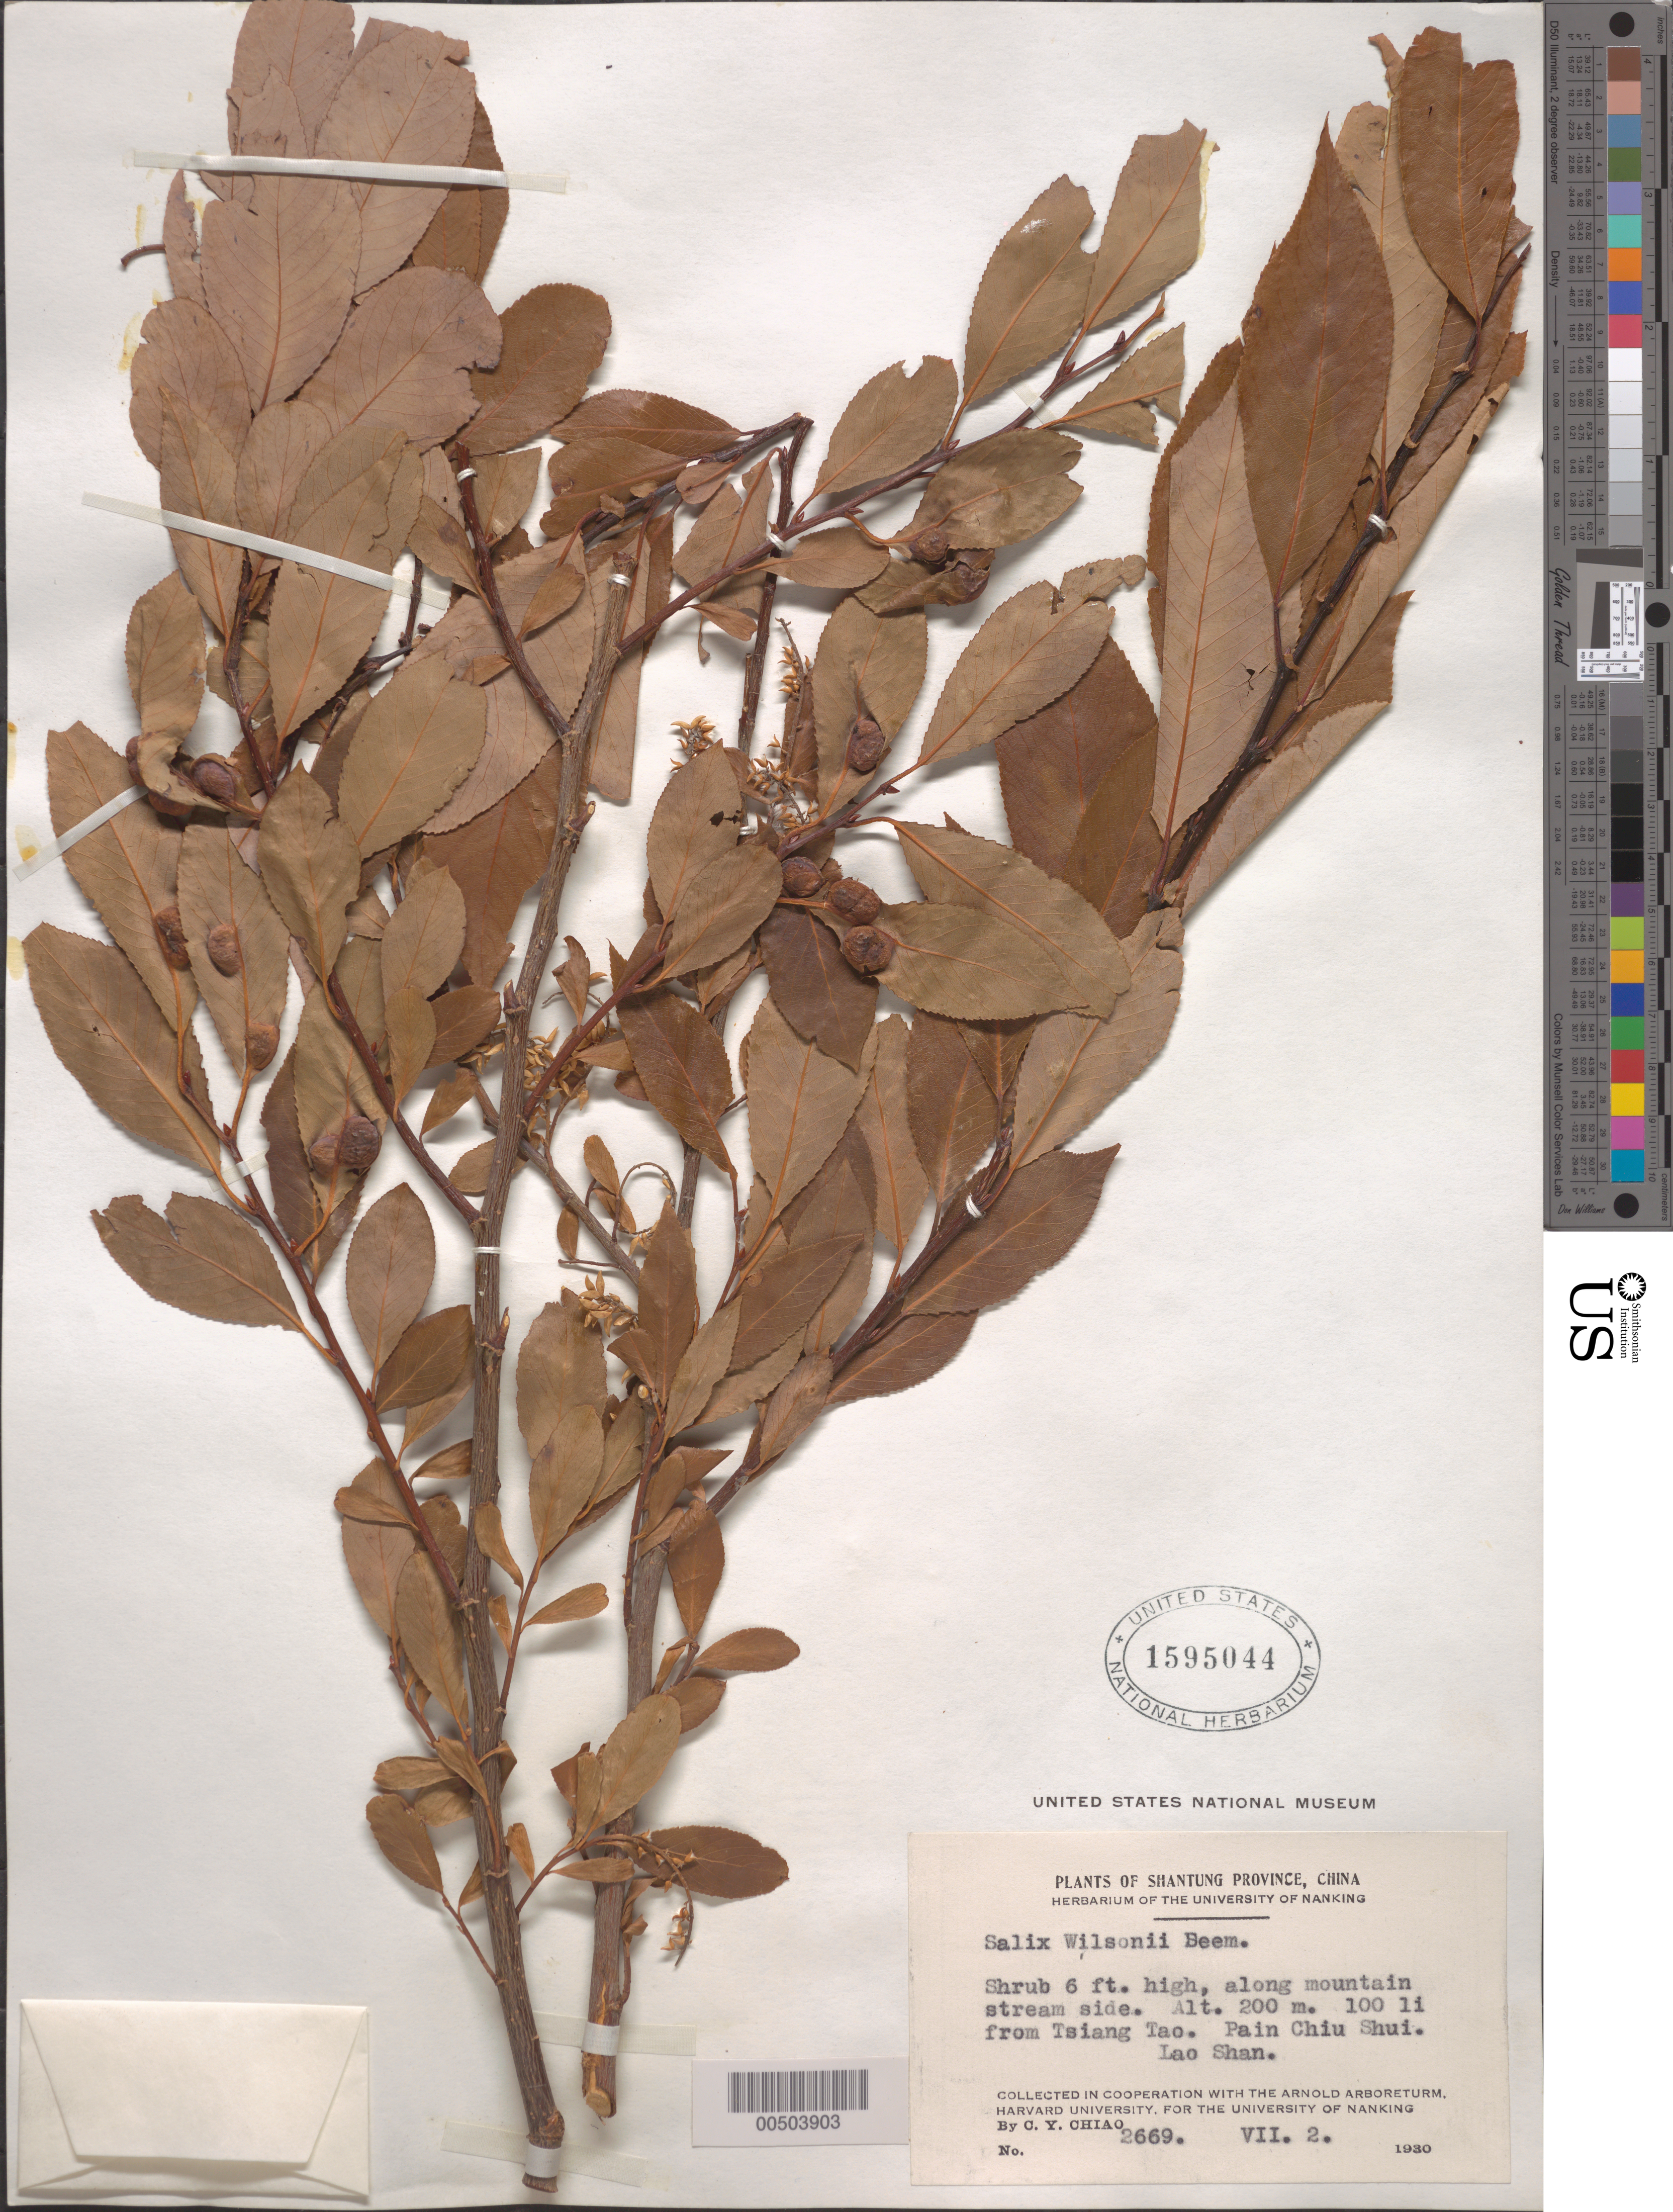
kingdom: Plantae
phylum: Tracheophyta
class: Magnoliopsida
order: Malpighiales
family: Salicaceae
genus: Salix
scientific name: Salix wilsonii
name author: Seemen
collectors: C. Y. Chiao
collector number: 2669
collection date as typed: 02 Jul 1930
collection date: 1930-07-02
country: China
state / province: Shandong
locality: Along mountain stream side, 100 li from Tsiang Tao, Pain Chiu Shui, Lao Shan.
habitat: Shrub 6 ft. high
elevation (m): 200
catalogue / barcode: US 1595044